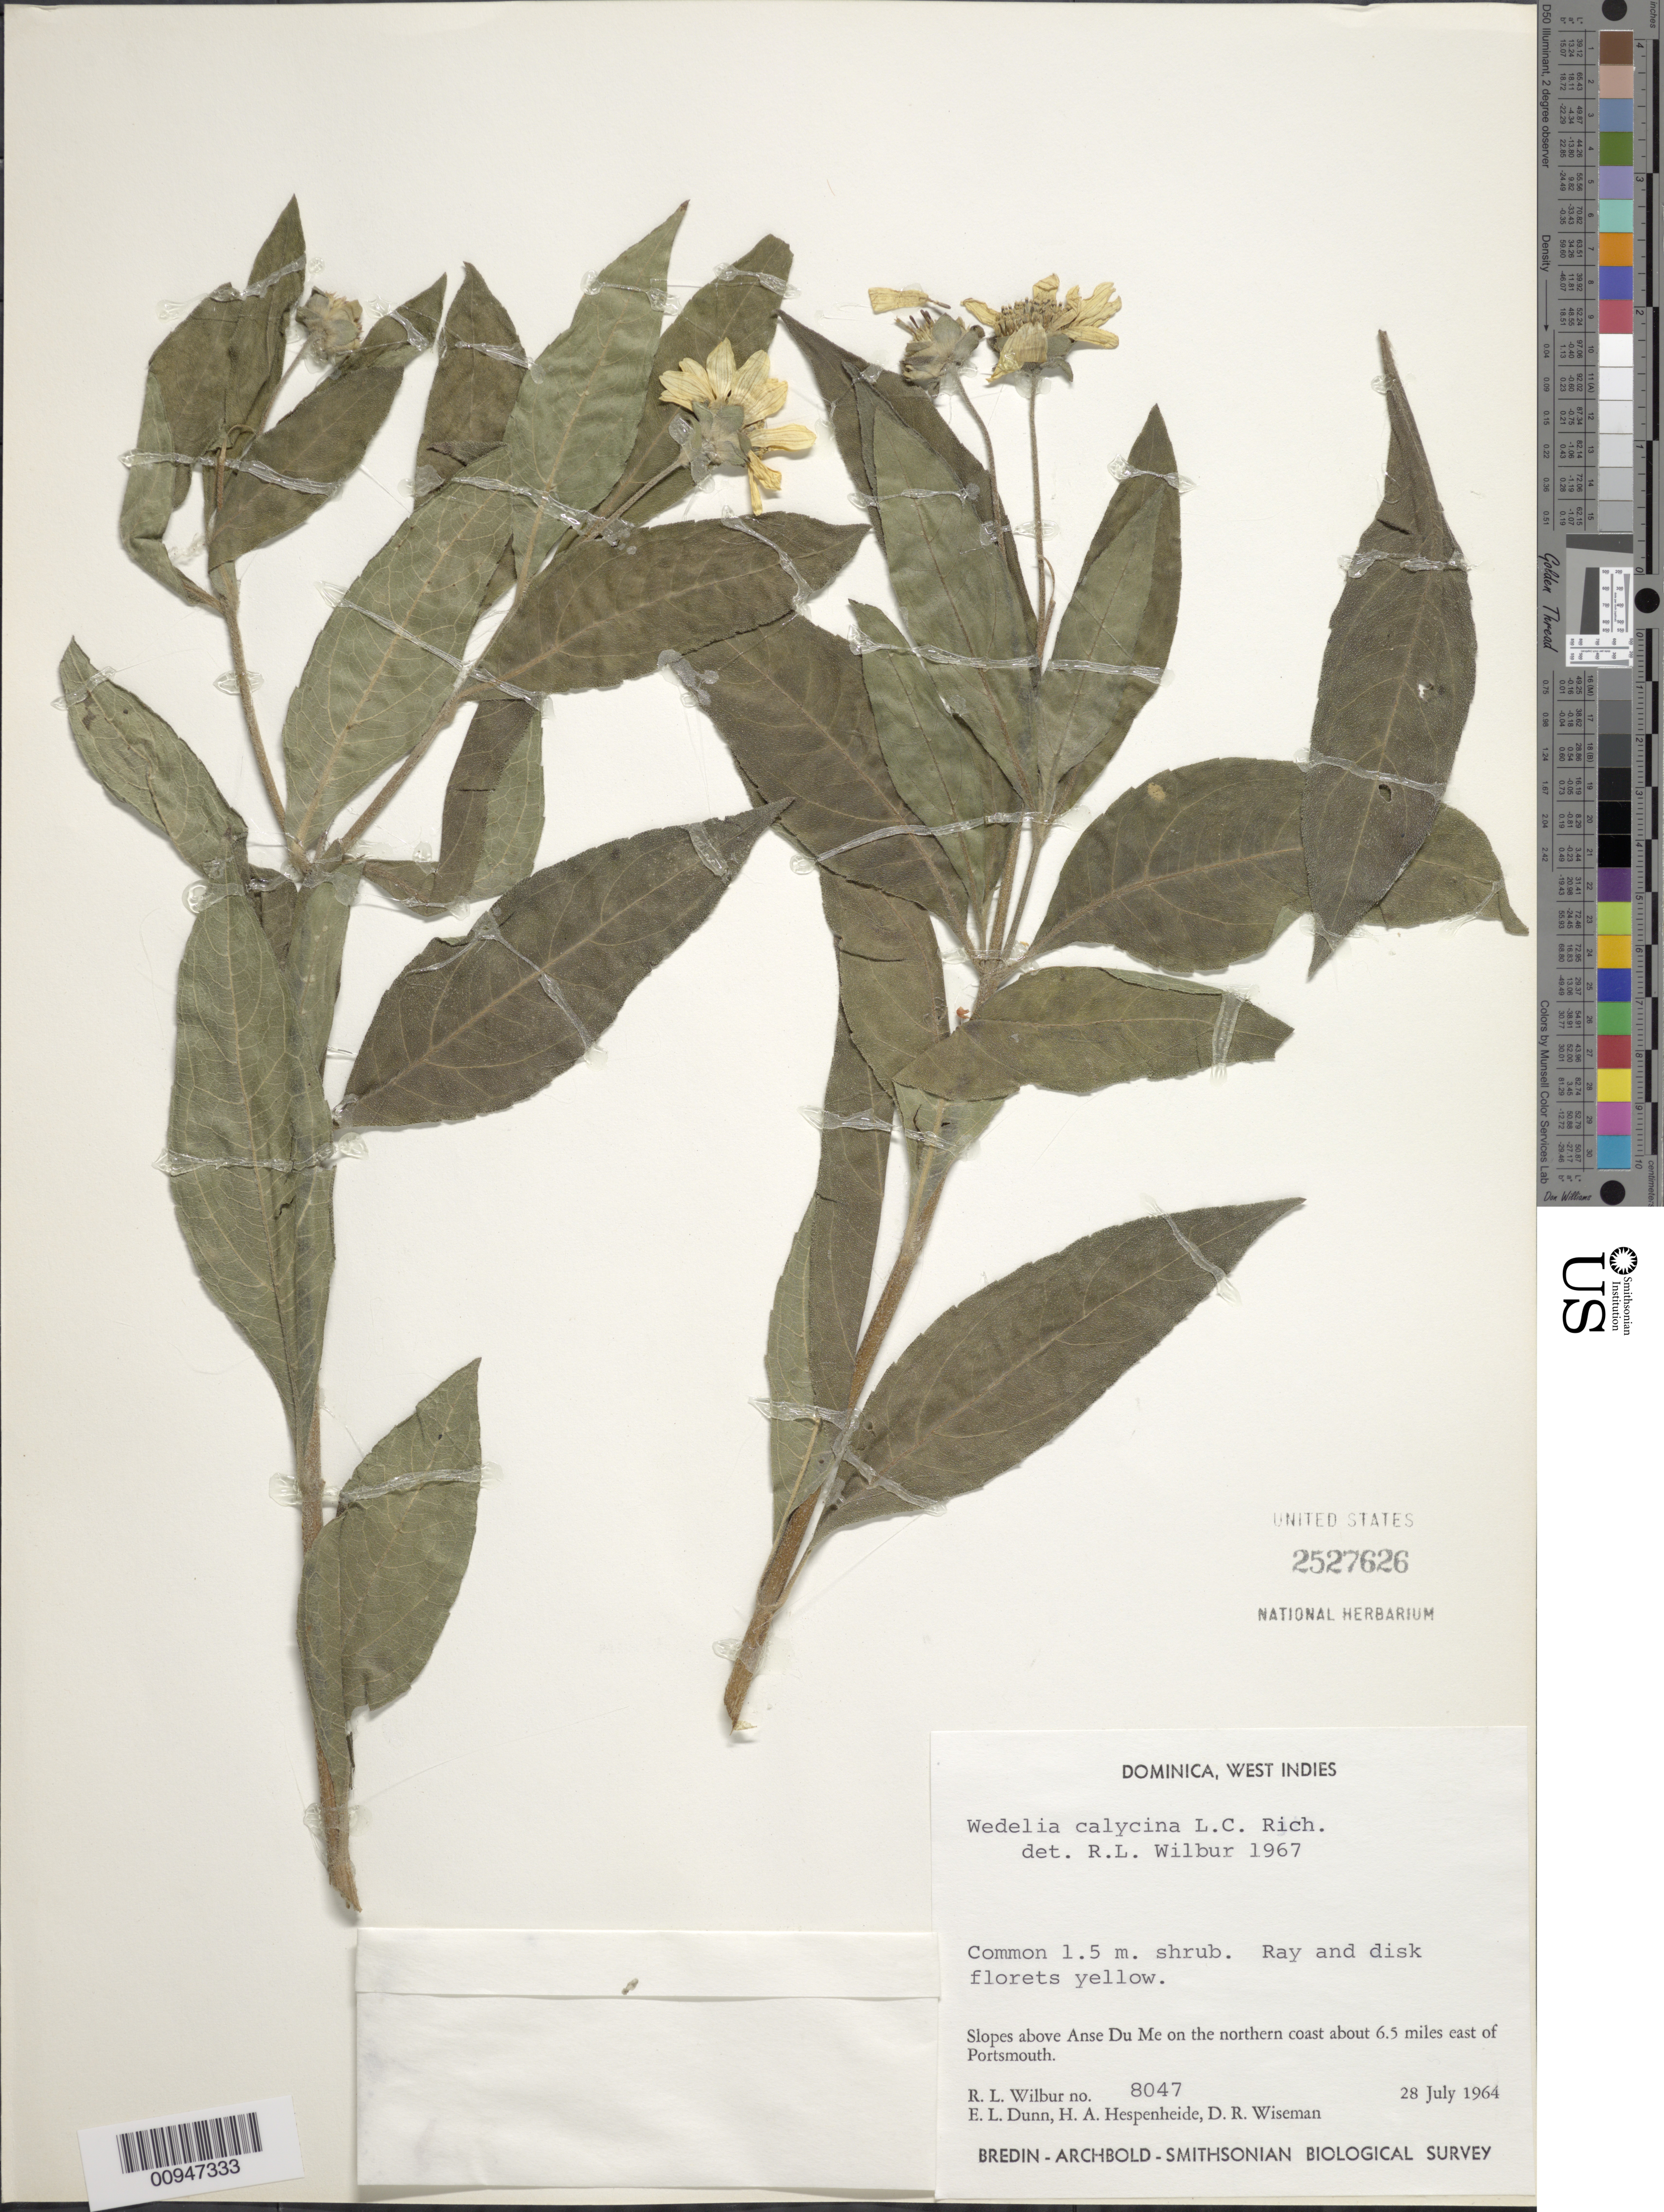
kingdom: Plantae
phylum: Tracheophyta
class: Magnoliopsida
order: Asterales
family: Asteraceae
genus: Wedelia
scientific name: Wedelia calycina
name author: Rich.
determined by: Wilbur, R. L.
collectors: R. L. Wilbur, E. Dunn, H. A. Hespenheide & D. R. Wiseman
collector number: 8047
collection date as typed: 28 Jul 1964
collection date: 1964-07-28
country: Dominica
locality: Slopes above Anse Du Me on the northern coast about 6.5 miles east of Portsmouth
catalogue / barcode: US 2527626